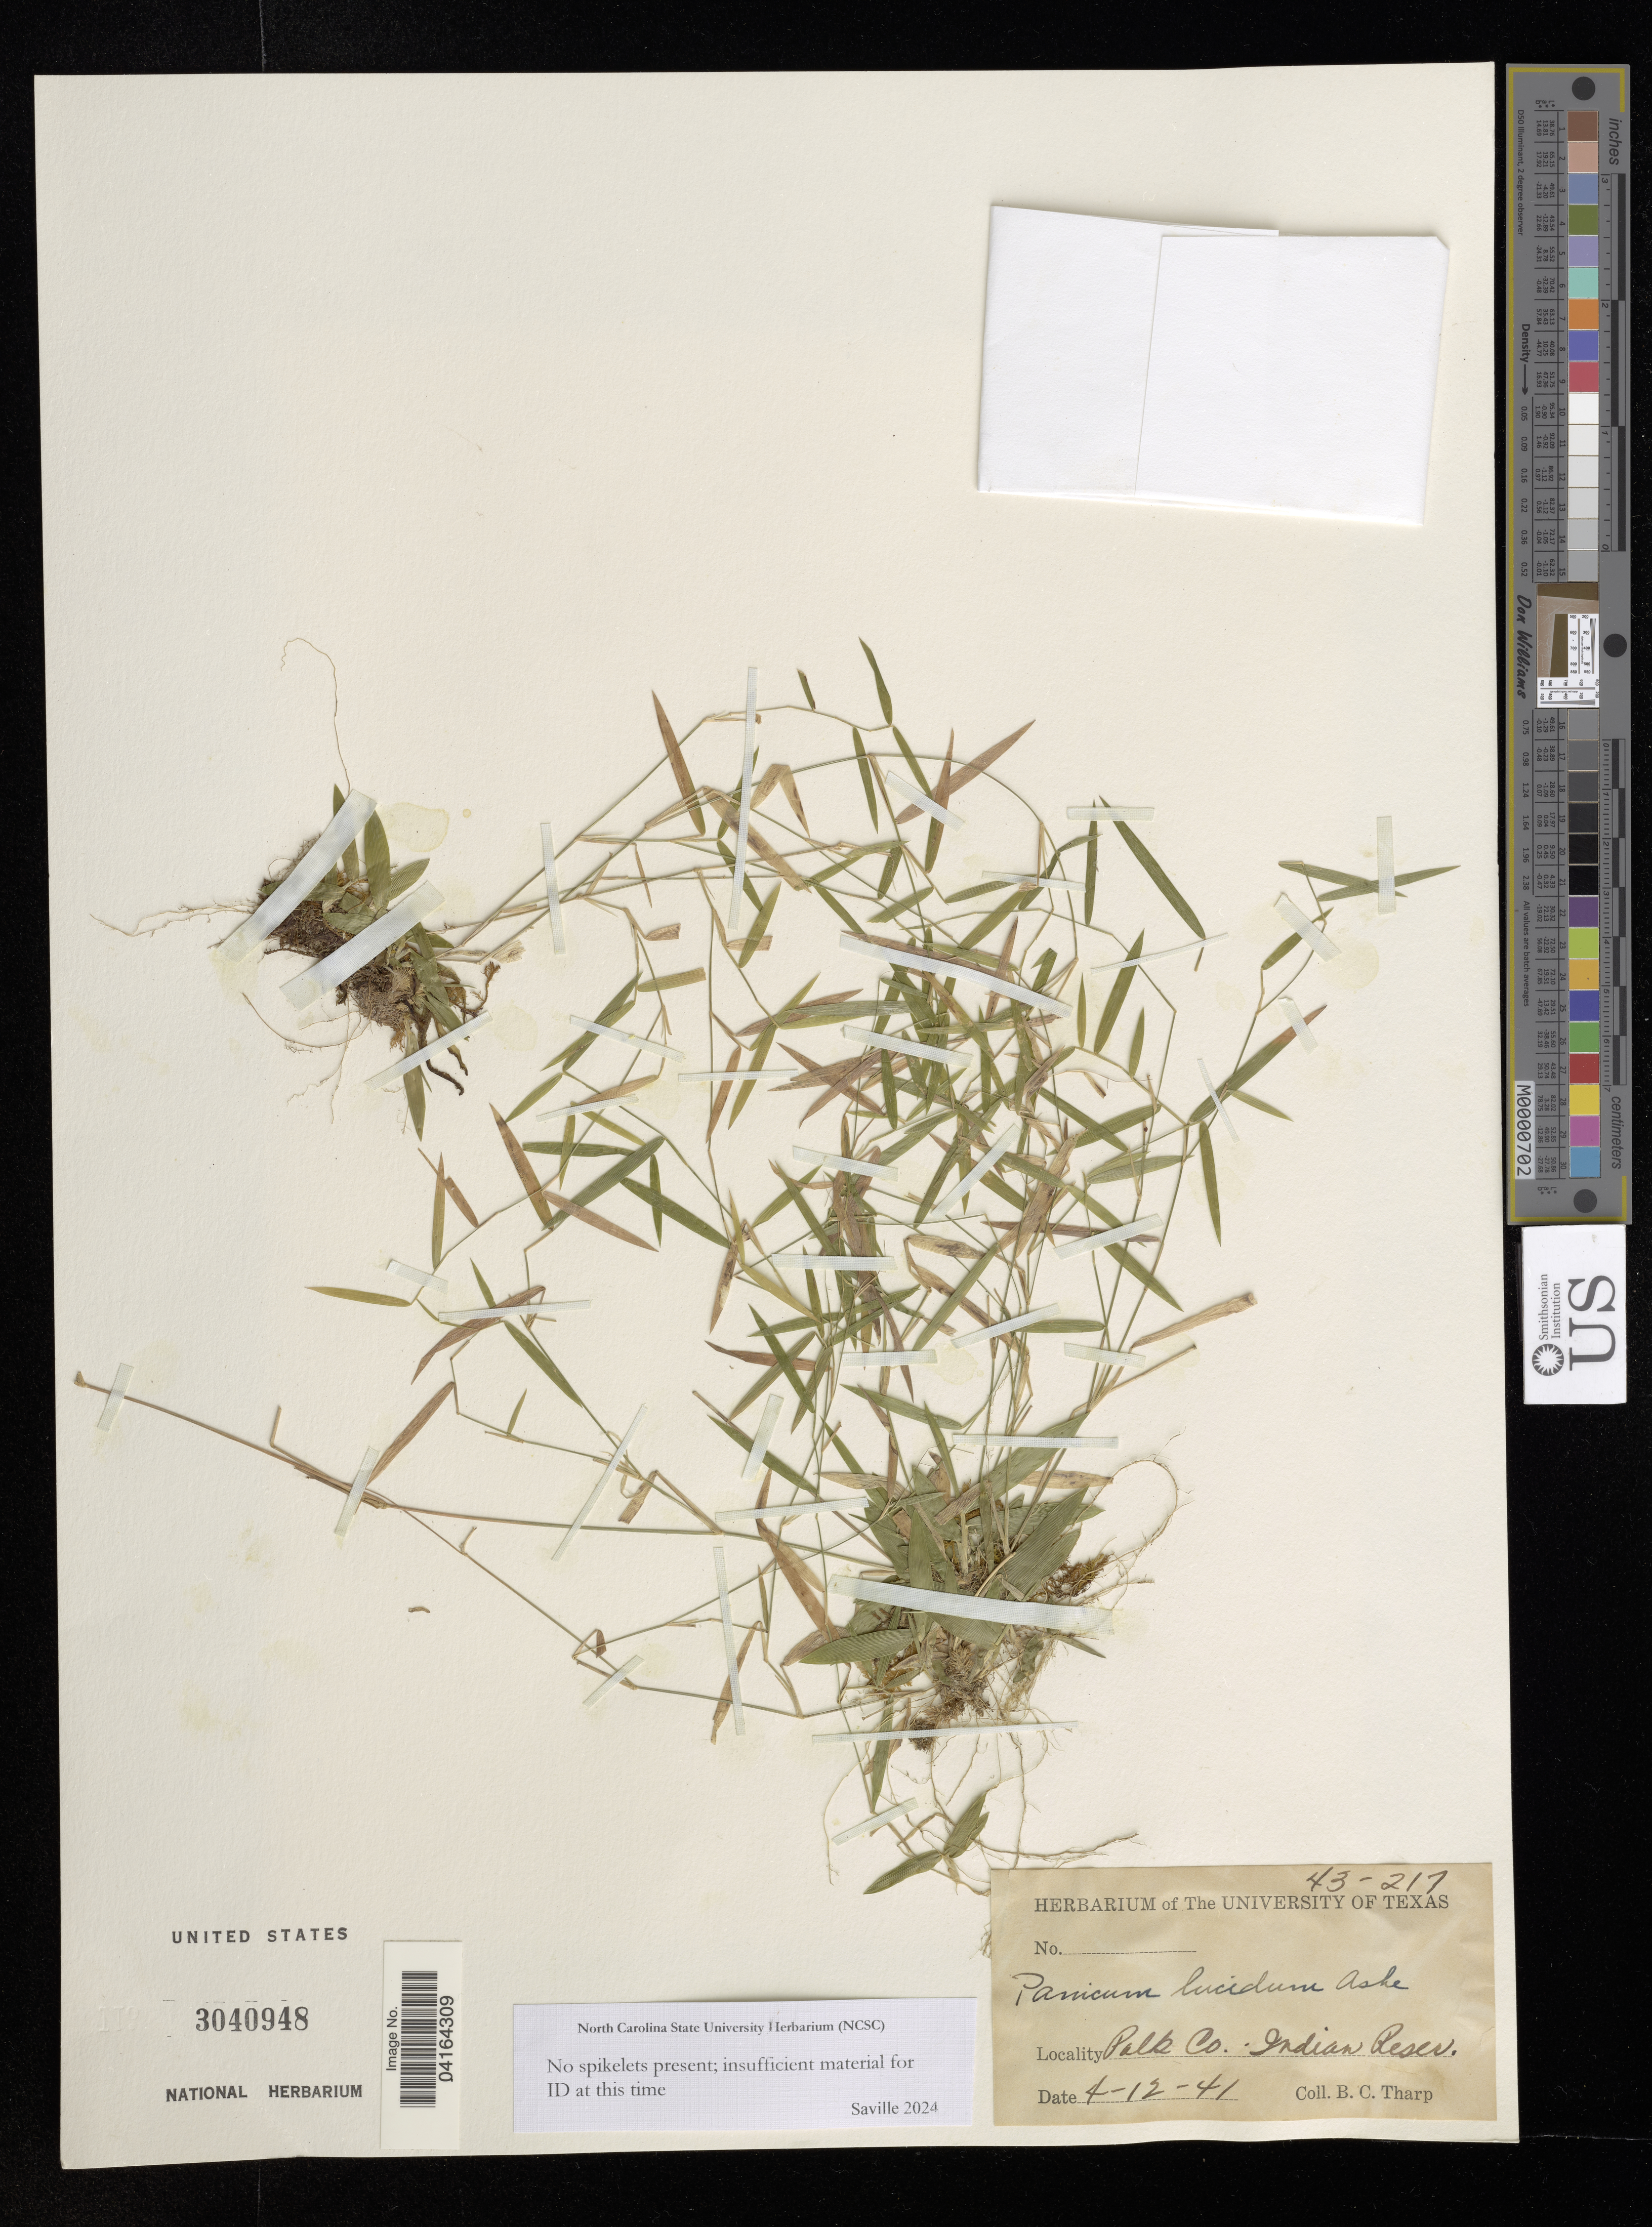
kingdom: Plantae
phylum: Tracheophyta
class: Liliopsida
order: Poales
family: Poaceae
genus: Panicum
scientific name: Panicum lucidum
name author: Ashe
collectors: B. Tharp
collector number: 43-217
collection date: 1941-12-04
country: United States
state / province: Texas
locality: Palk Co. Indian Reser.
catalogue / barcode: US 3040948